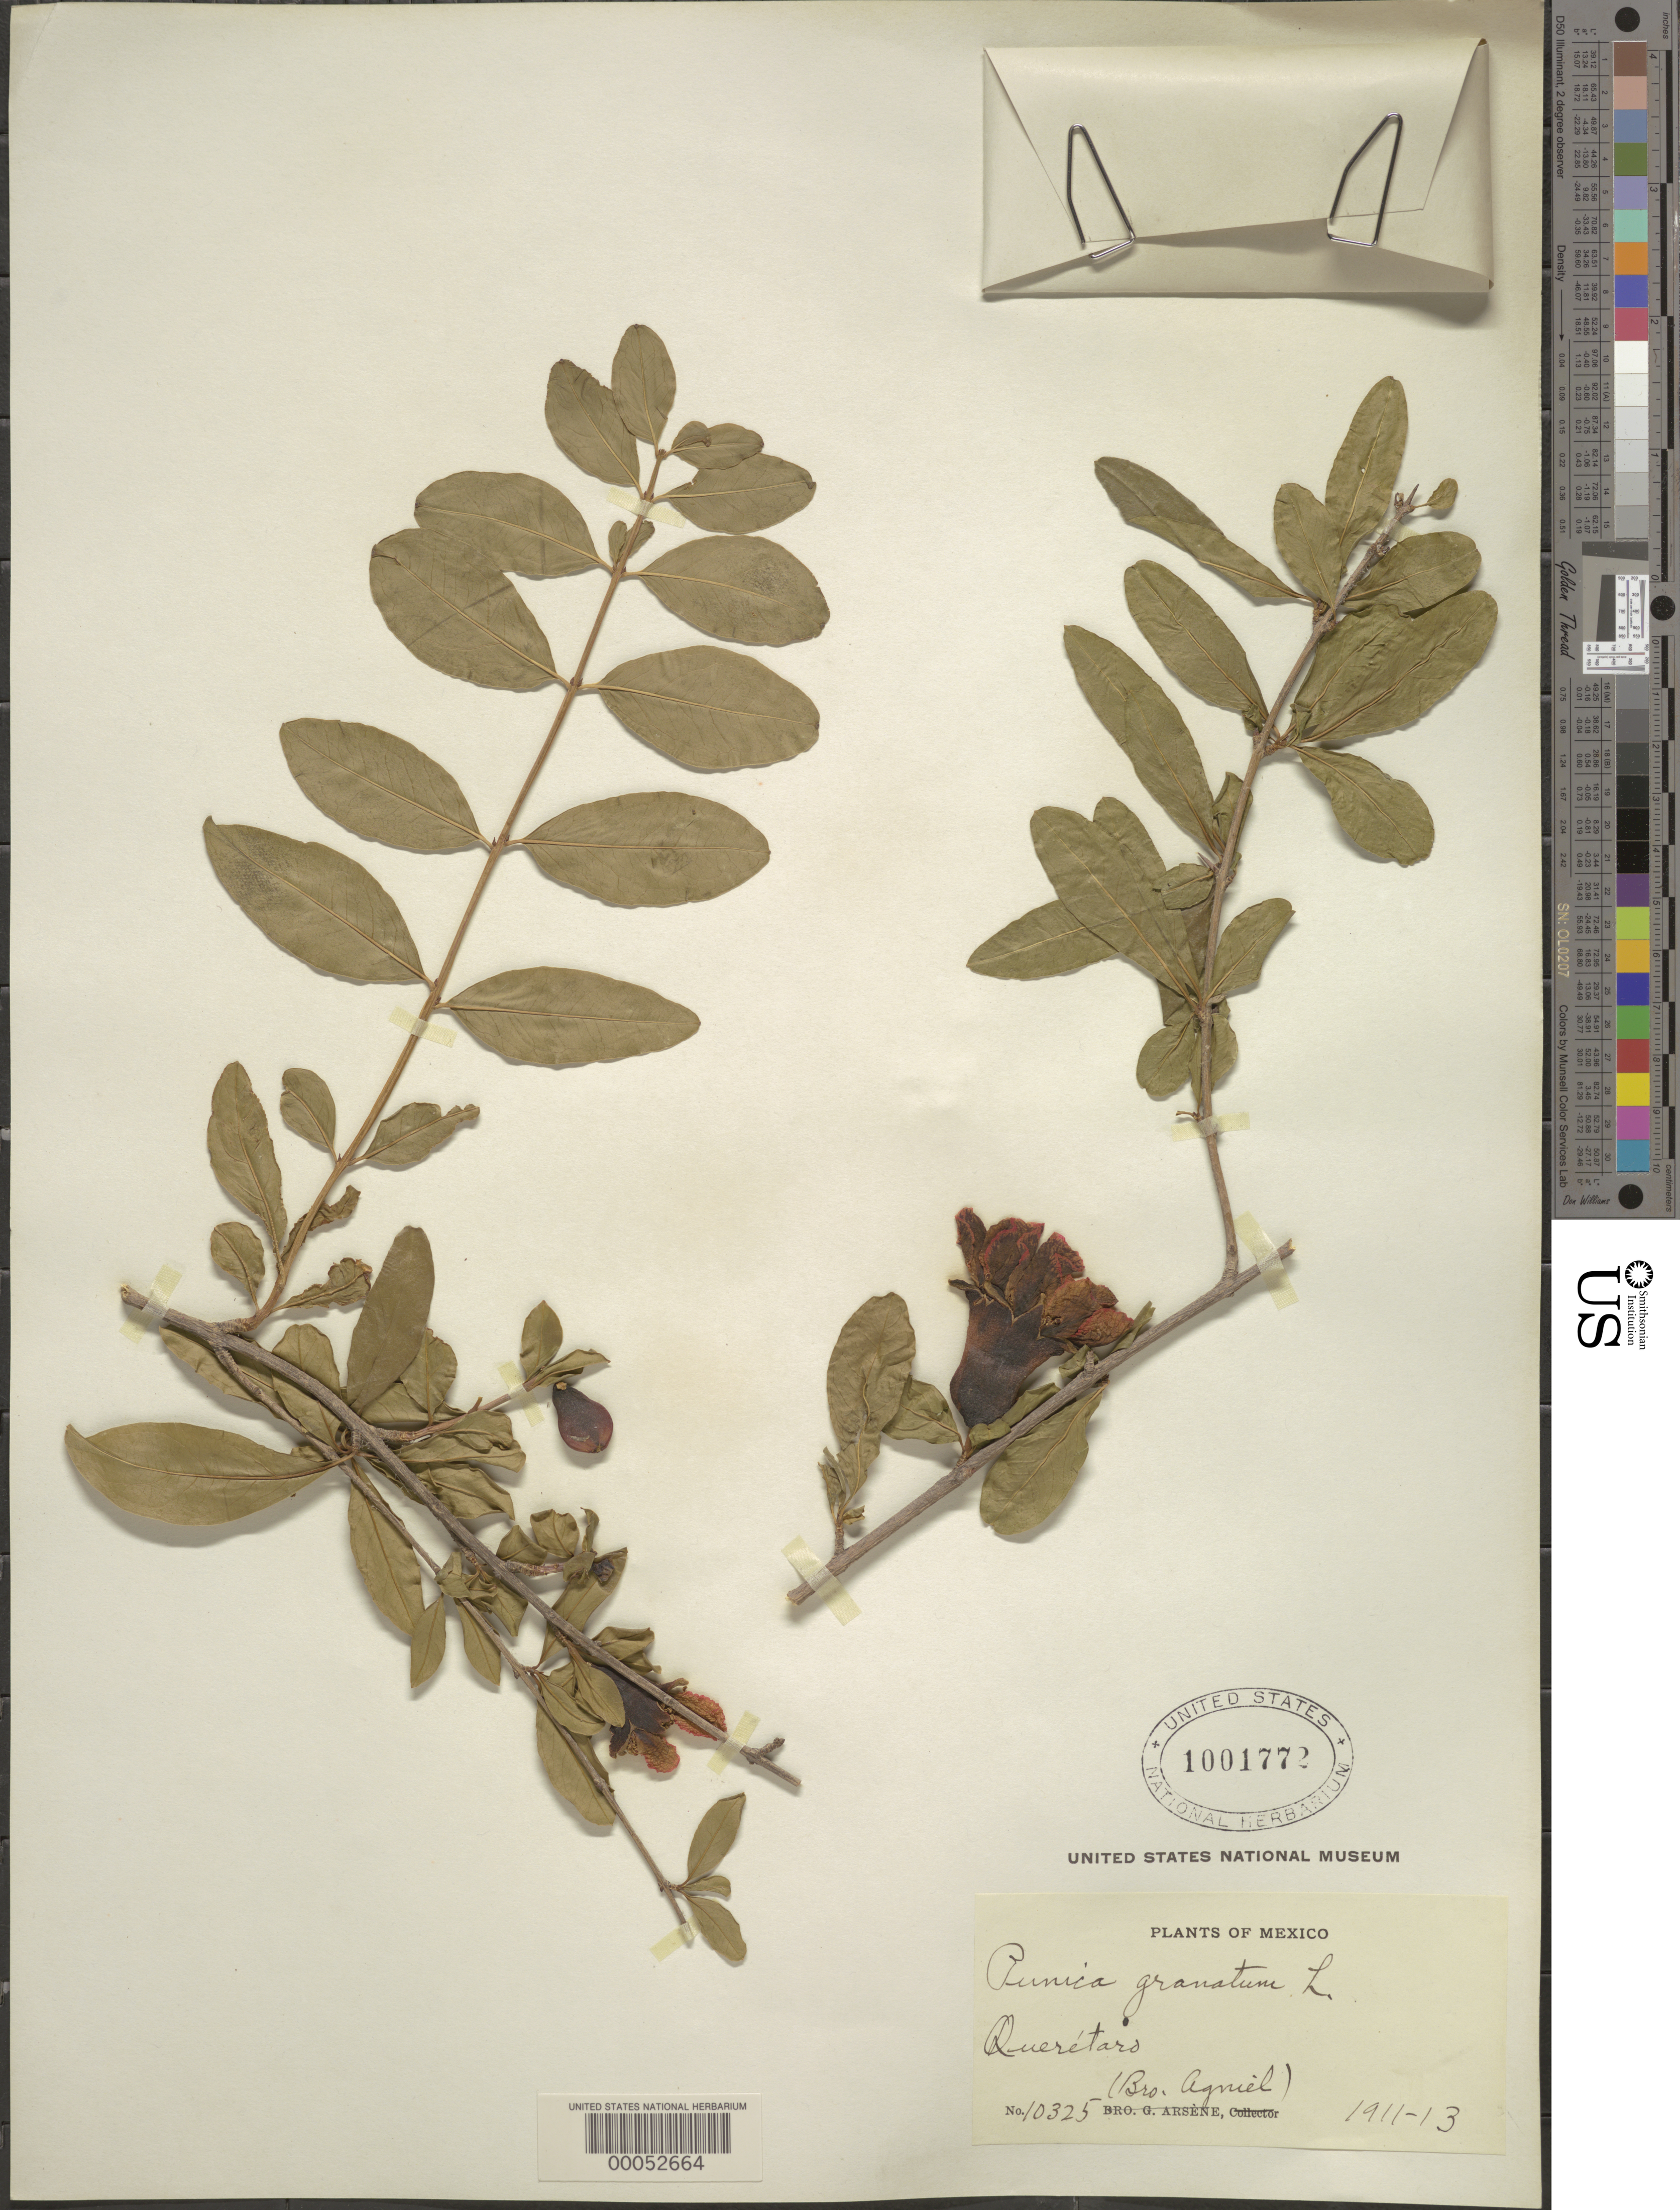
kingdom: Plantae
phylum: Tracheophyta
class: Magnoliopsida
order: Myrtales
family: Lythraceae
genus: Punica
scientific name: Punica granatum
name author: L.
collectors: Bro. Agniel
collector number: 10325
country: Mexico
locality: E of Monserrat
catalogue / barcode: US 1001772